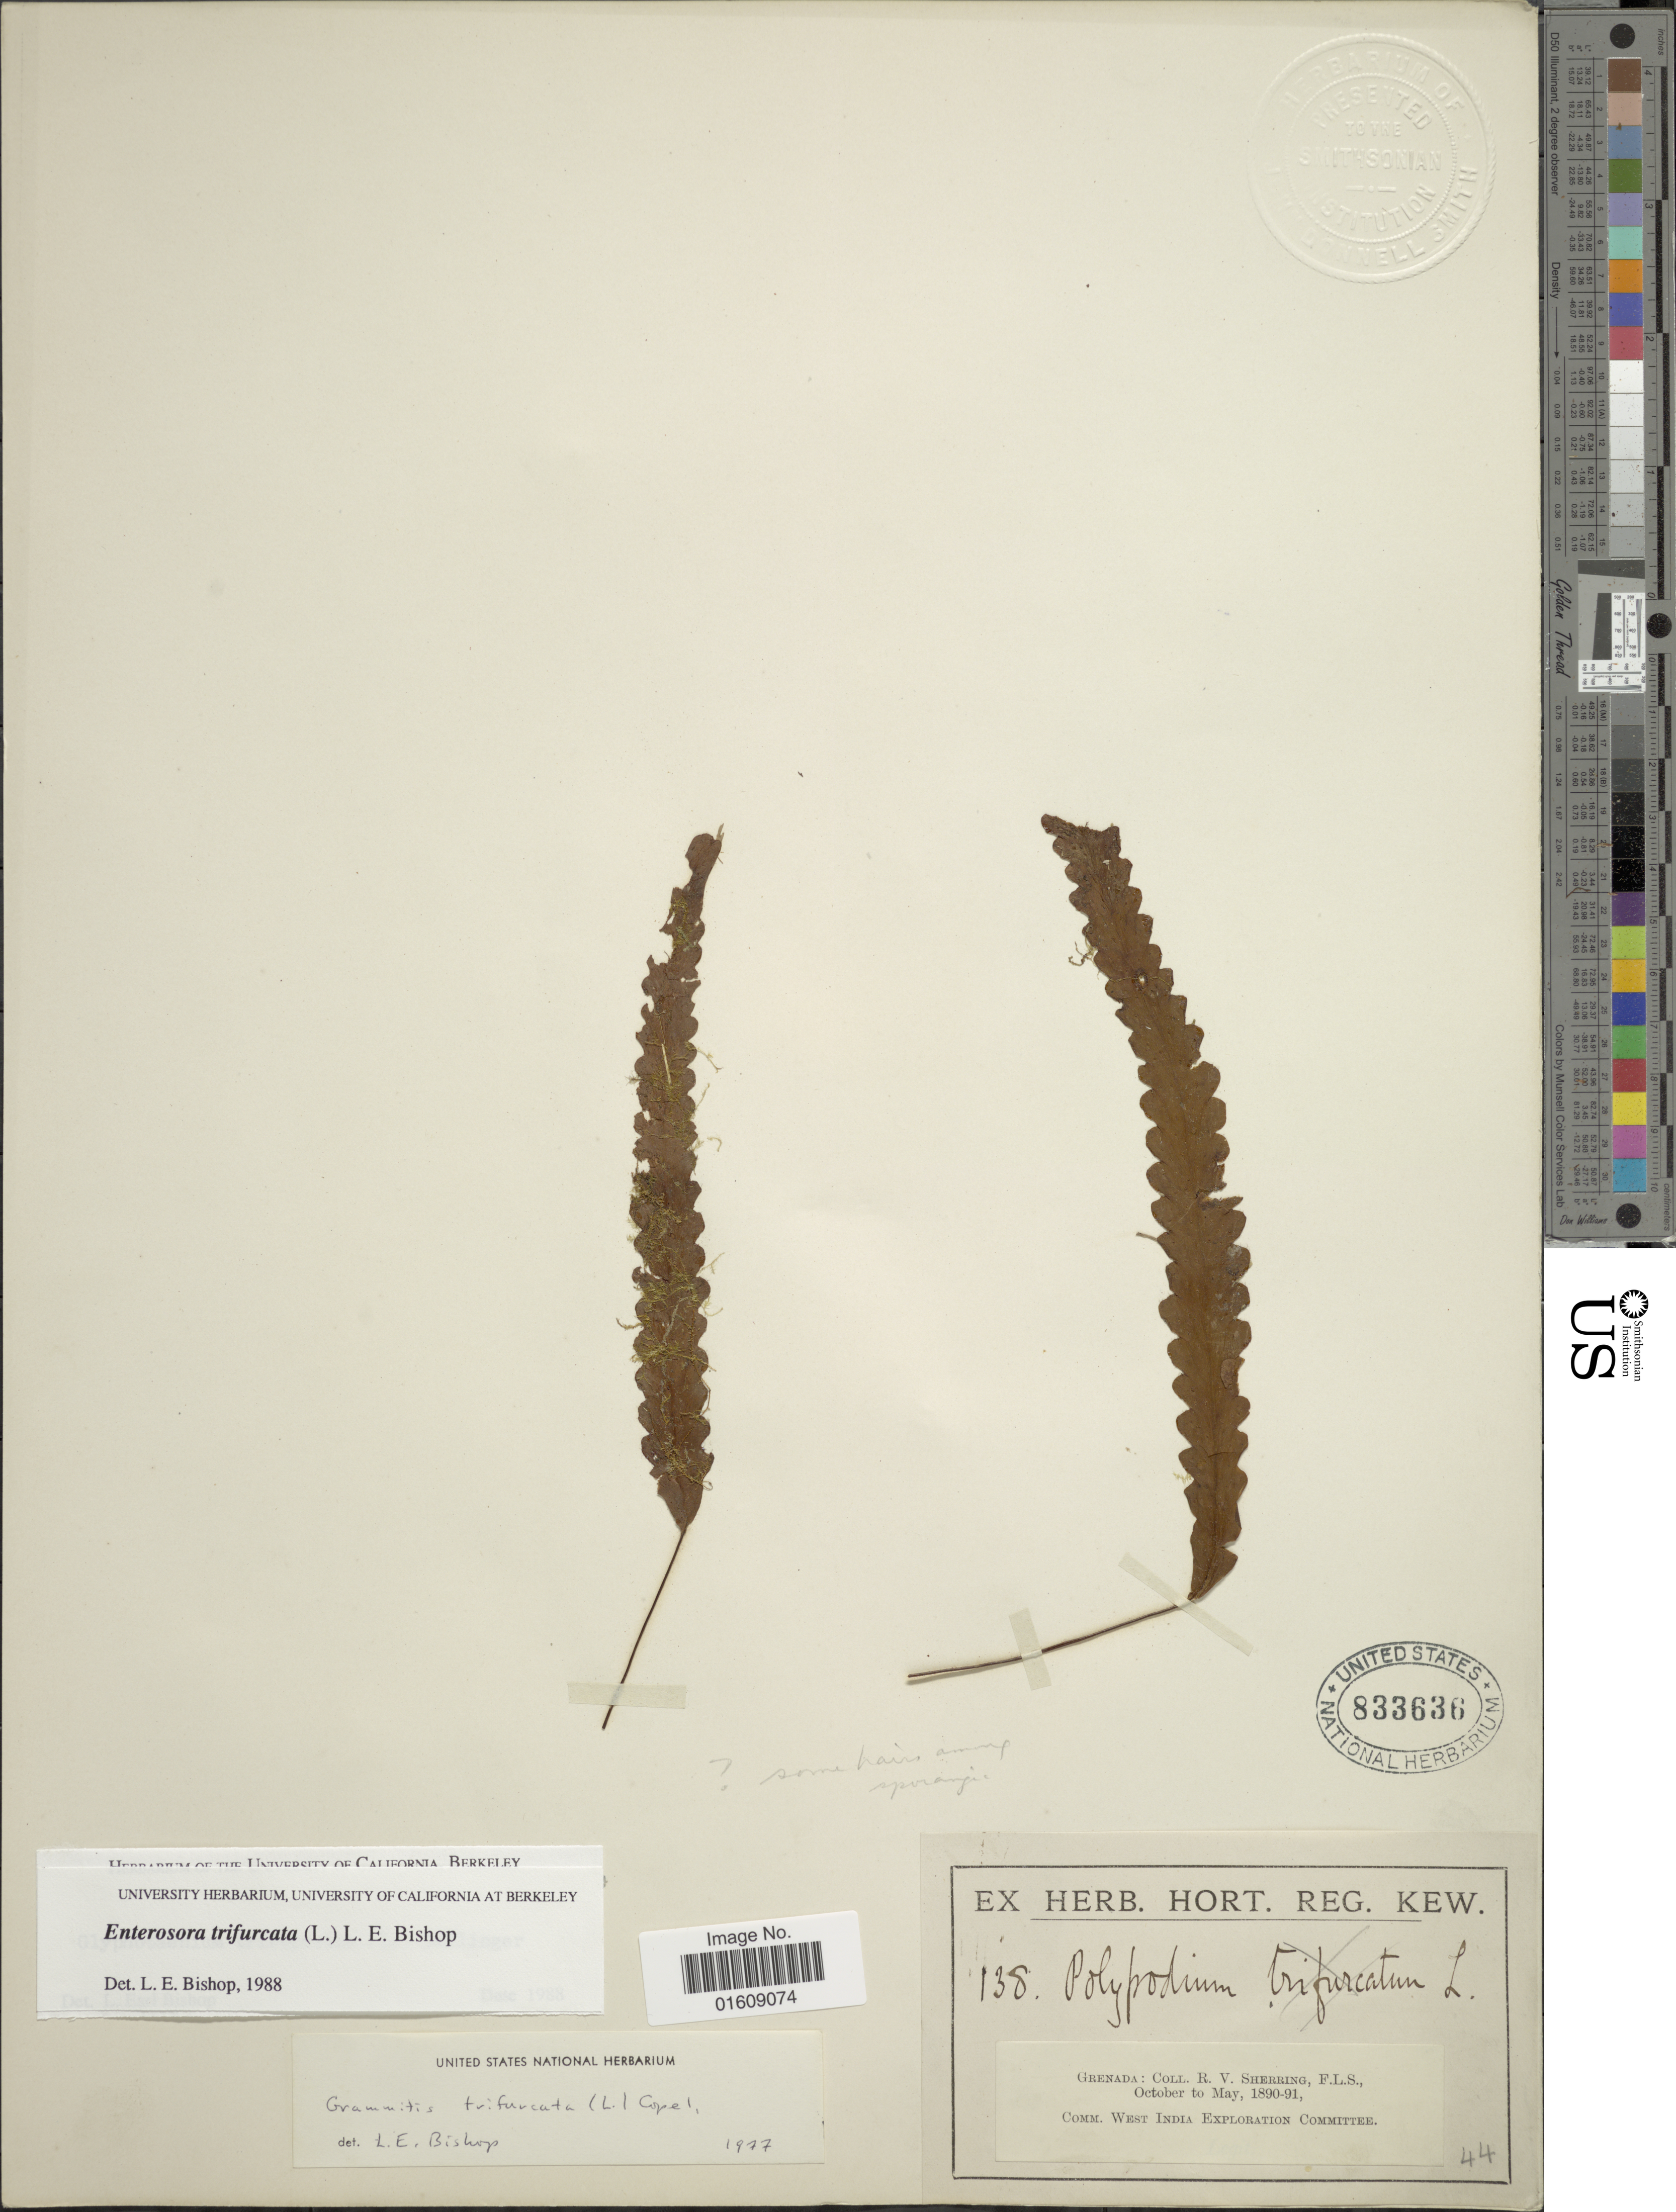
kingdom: Plantae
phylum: Tracheophyta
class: Polypodiopsida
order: Polypodiales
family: Polypodiaceae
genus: Enterosora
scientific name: Enterosora trifurcata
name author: (L.) L.E. Bishop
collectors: R. Sherring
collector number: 138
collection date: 1890-10/1891-05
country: Grenada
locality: Grenada.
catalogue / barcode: US 833636